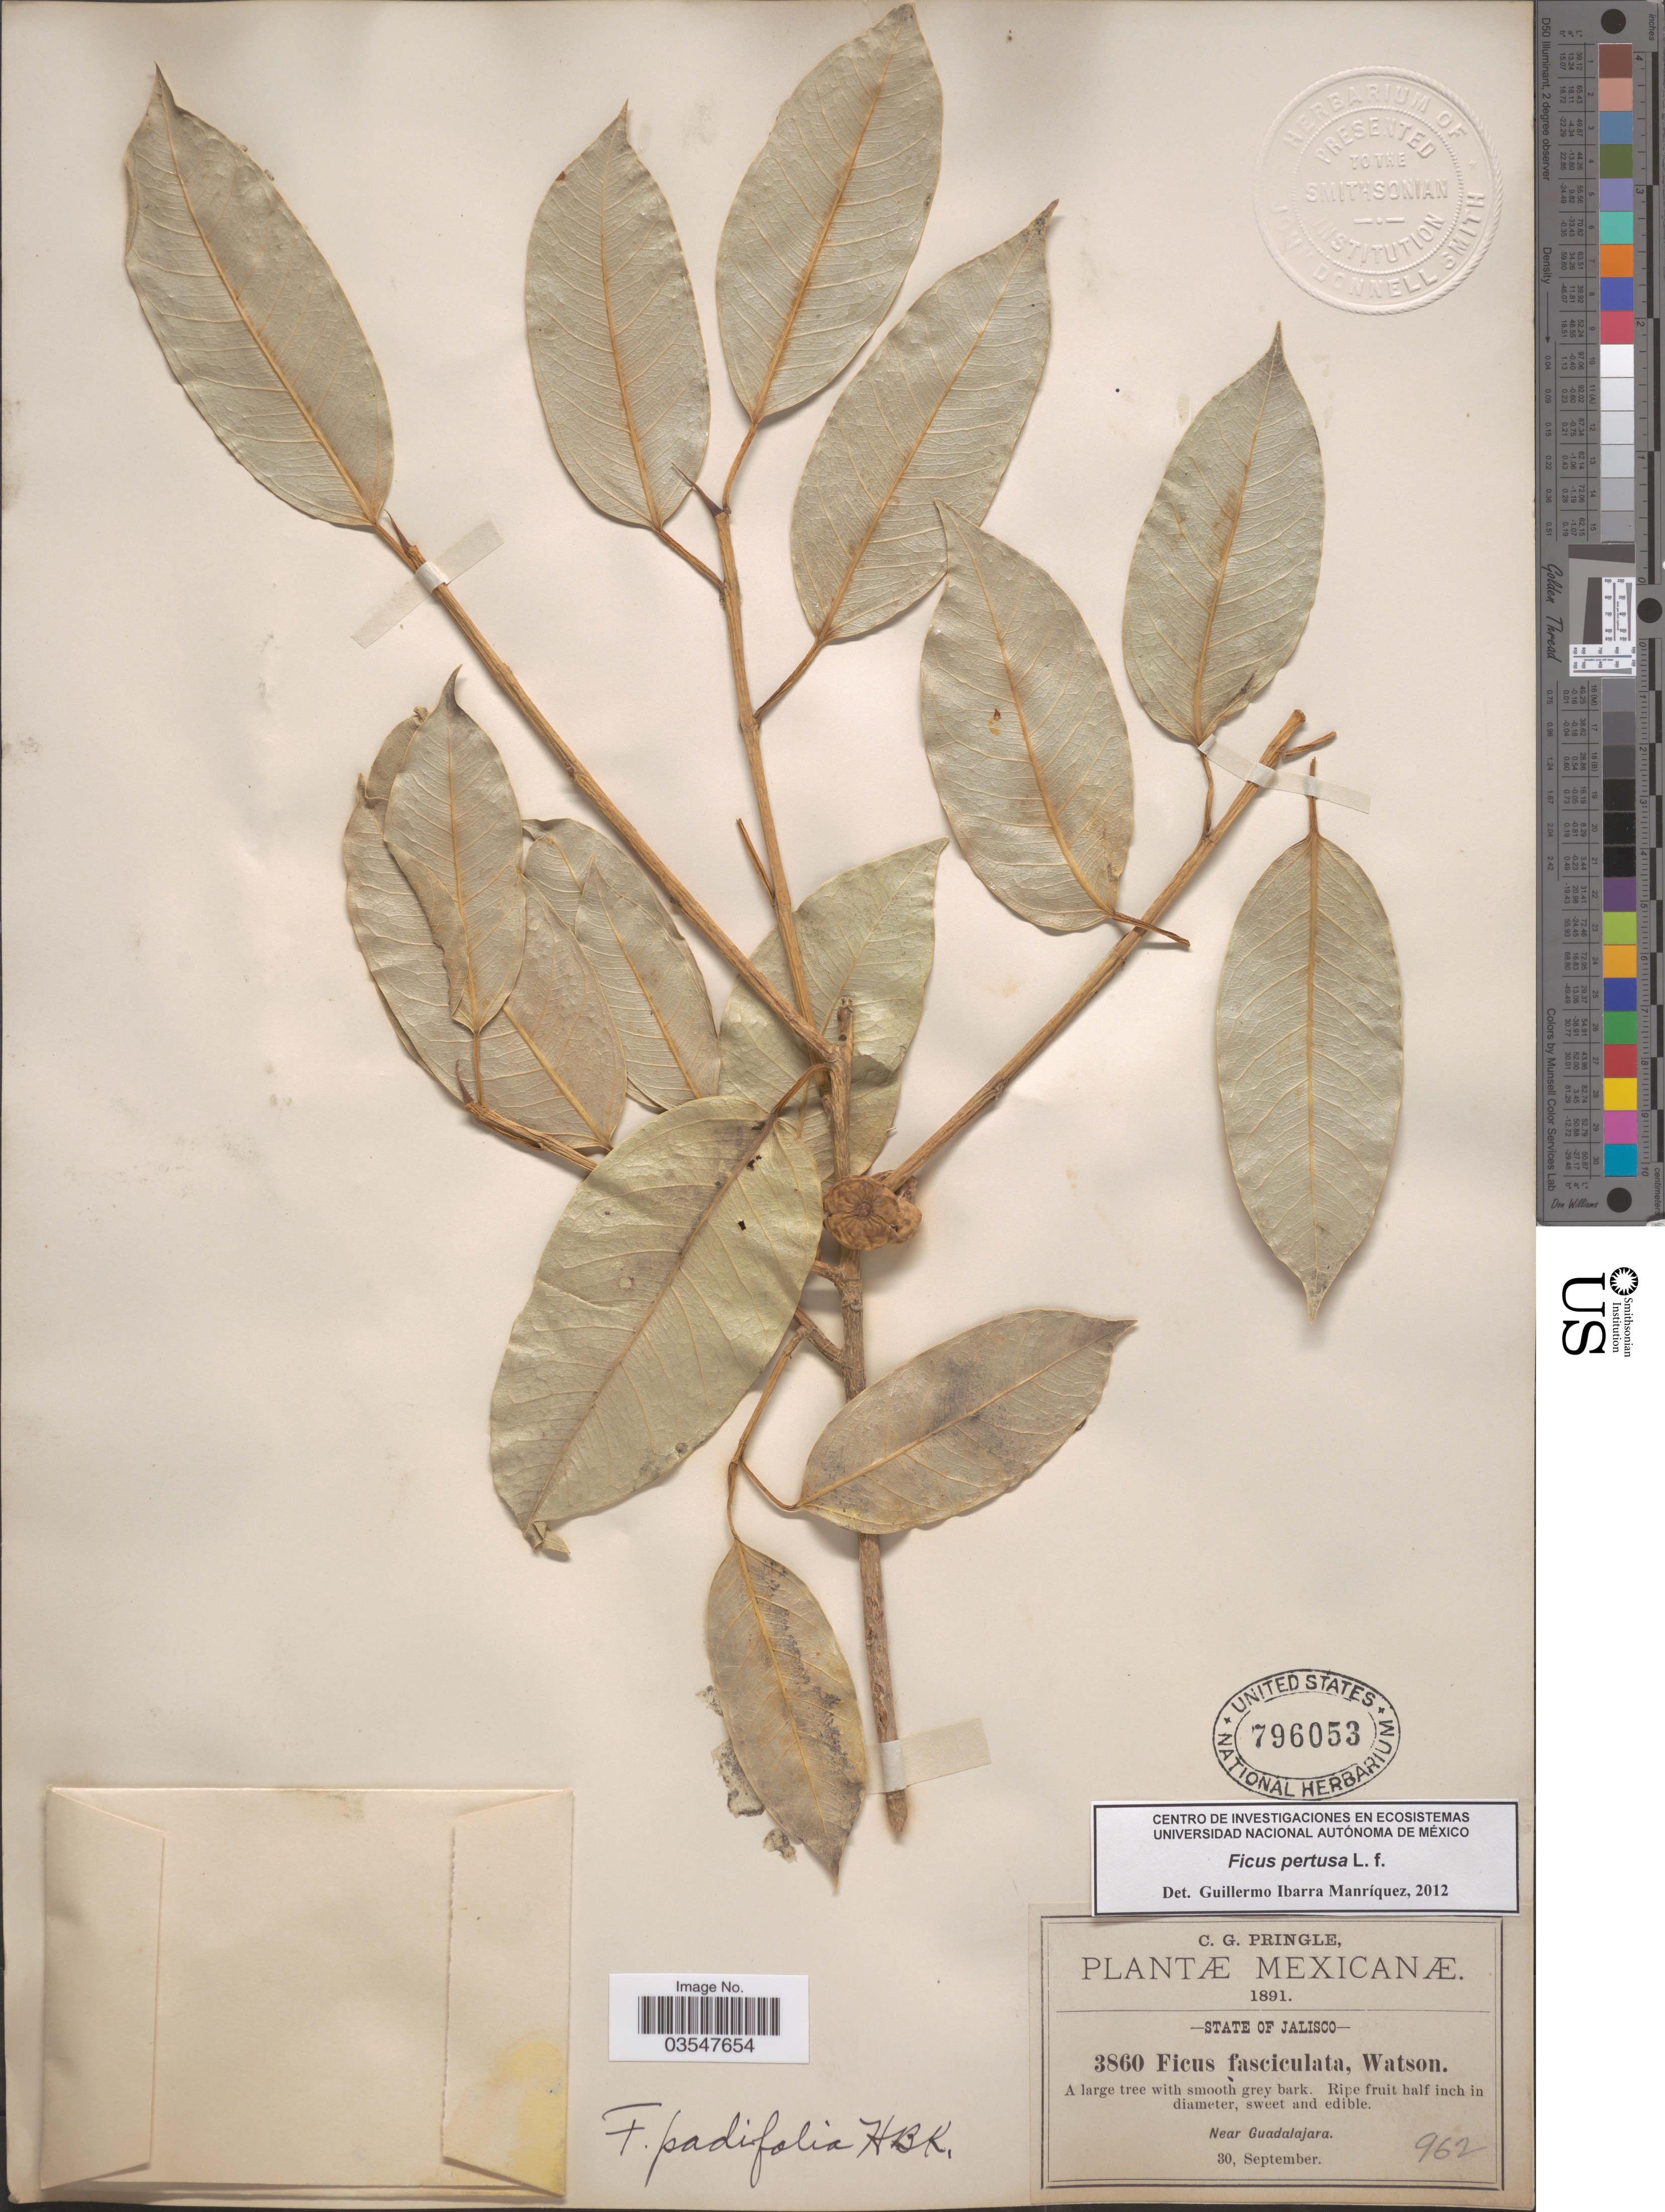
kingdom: Plantae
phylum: Tracheophyta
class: Magnoliopsida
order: Rosales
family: Moraceae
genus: Ficus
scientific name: Ficus pertusa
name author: L. f.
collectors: C. G. Pringle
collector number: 3860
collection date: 1891-09-30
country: Mexico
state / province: Jalisco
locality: Near Guadalajara.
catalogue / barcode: US 796053